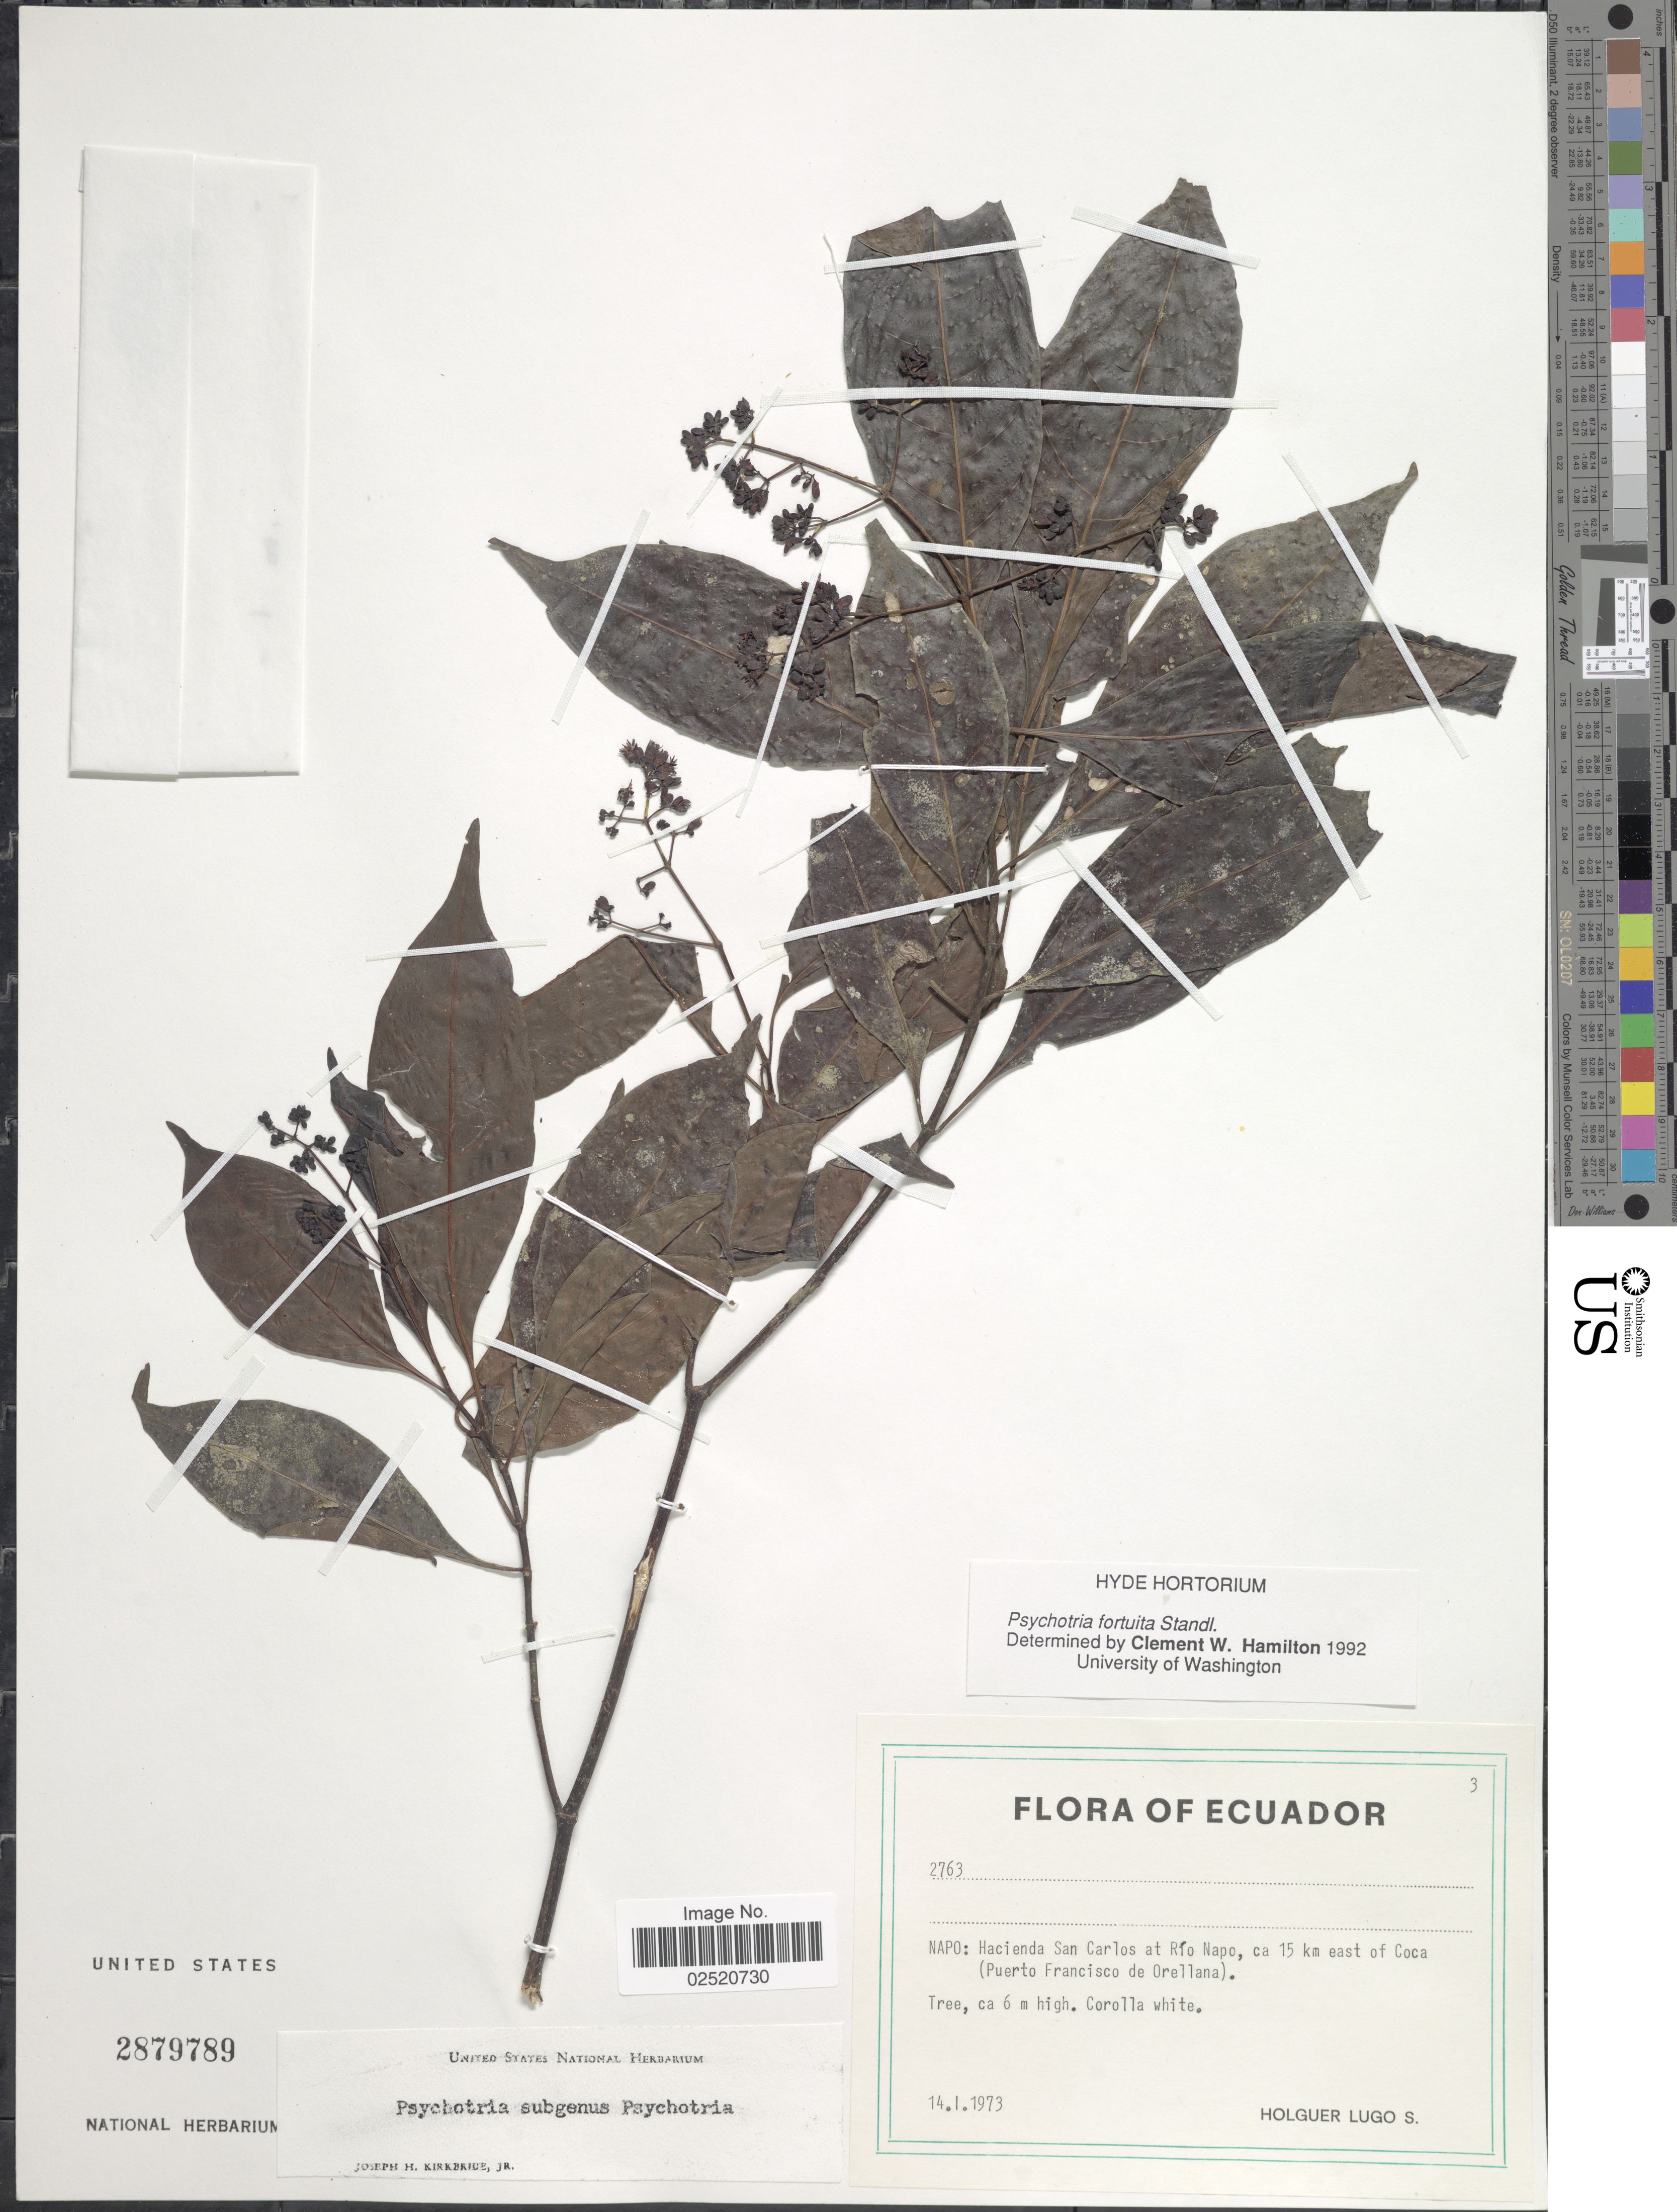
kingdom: Plantae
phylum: Tracheophyta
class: Magnoliopsida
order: Gentianales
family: Rubiaceae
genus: Psychotria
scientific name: Psychotria sp.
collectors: H. Lugo S.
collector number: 2763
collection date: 1973-01-14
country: Ecuador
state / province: Napo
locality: Hacienda San Carlos at Río Napo, ca 15 km east of Coca (Puerto Francisco de Orellana)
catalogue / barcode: US 2879789